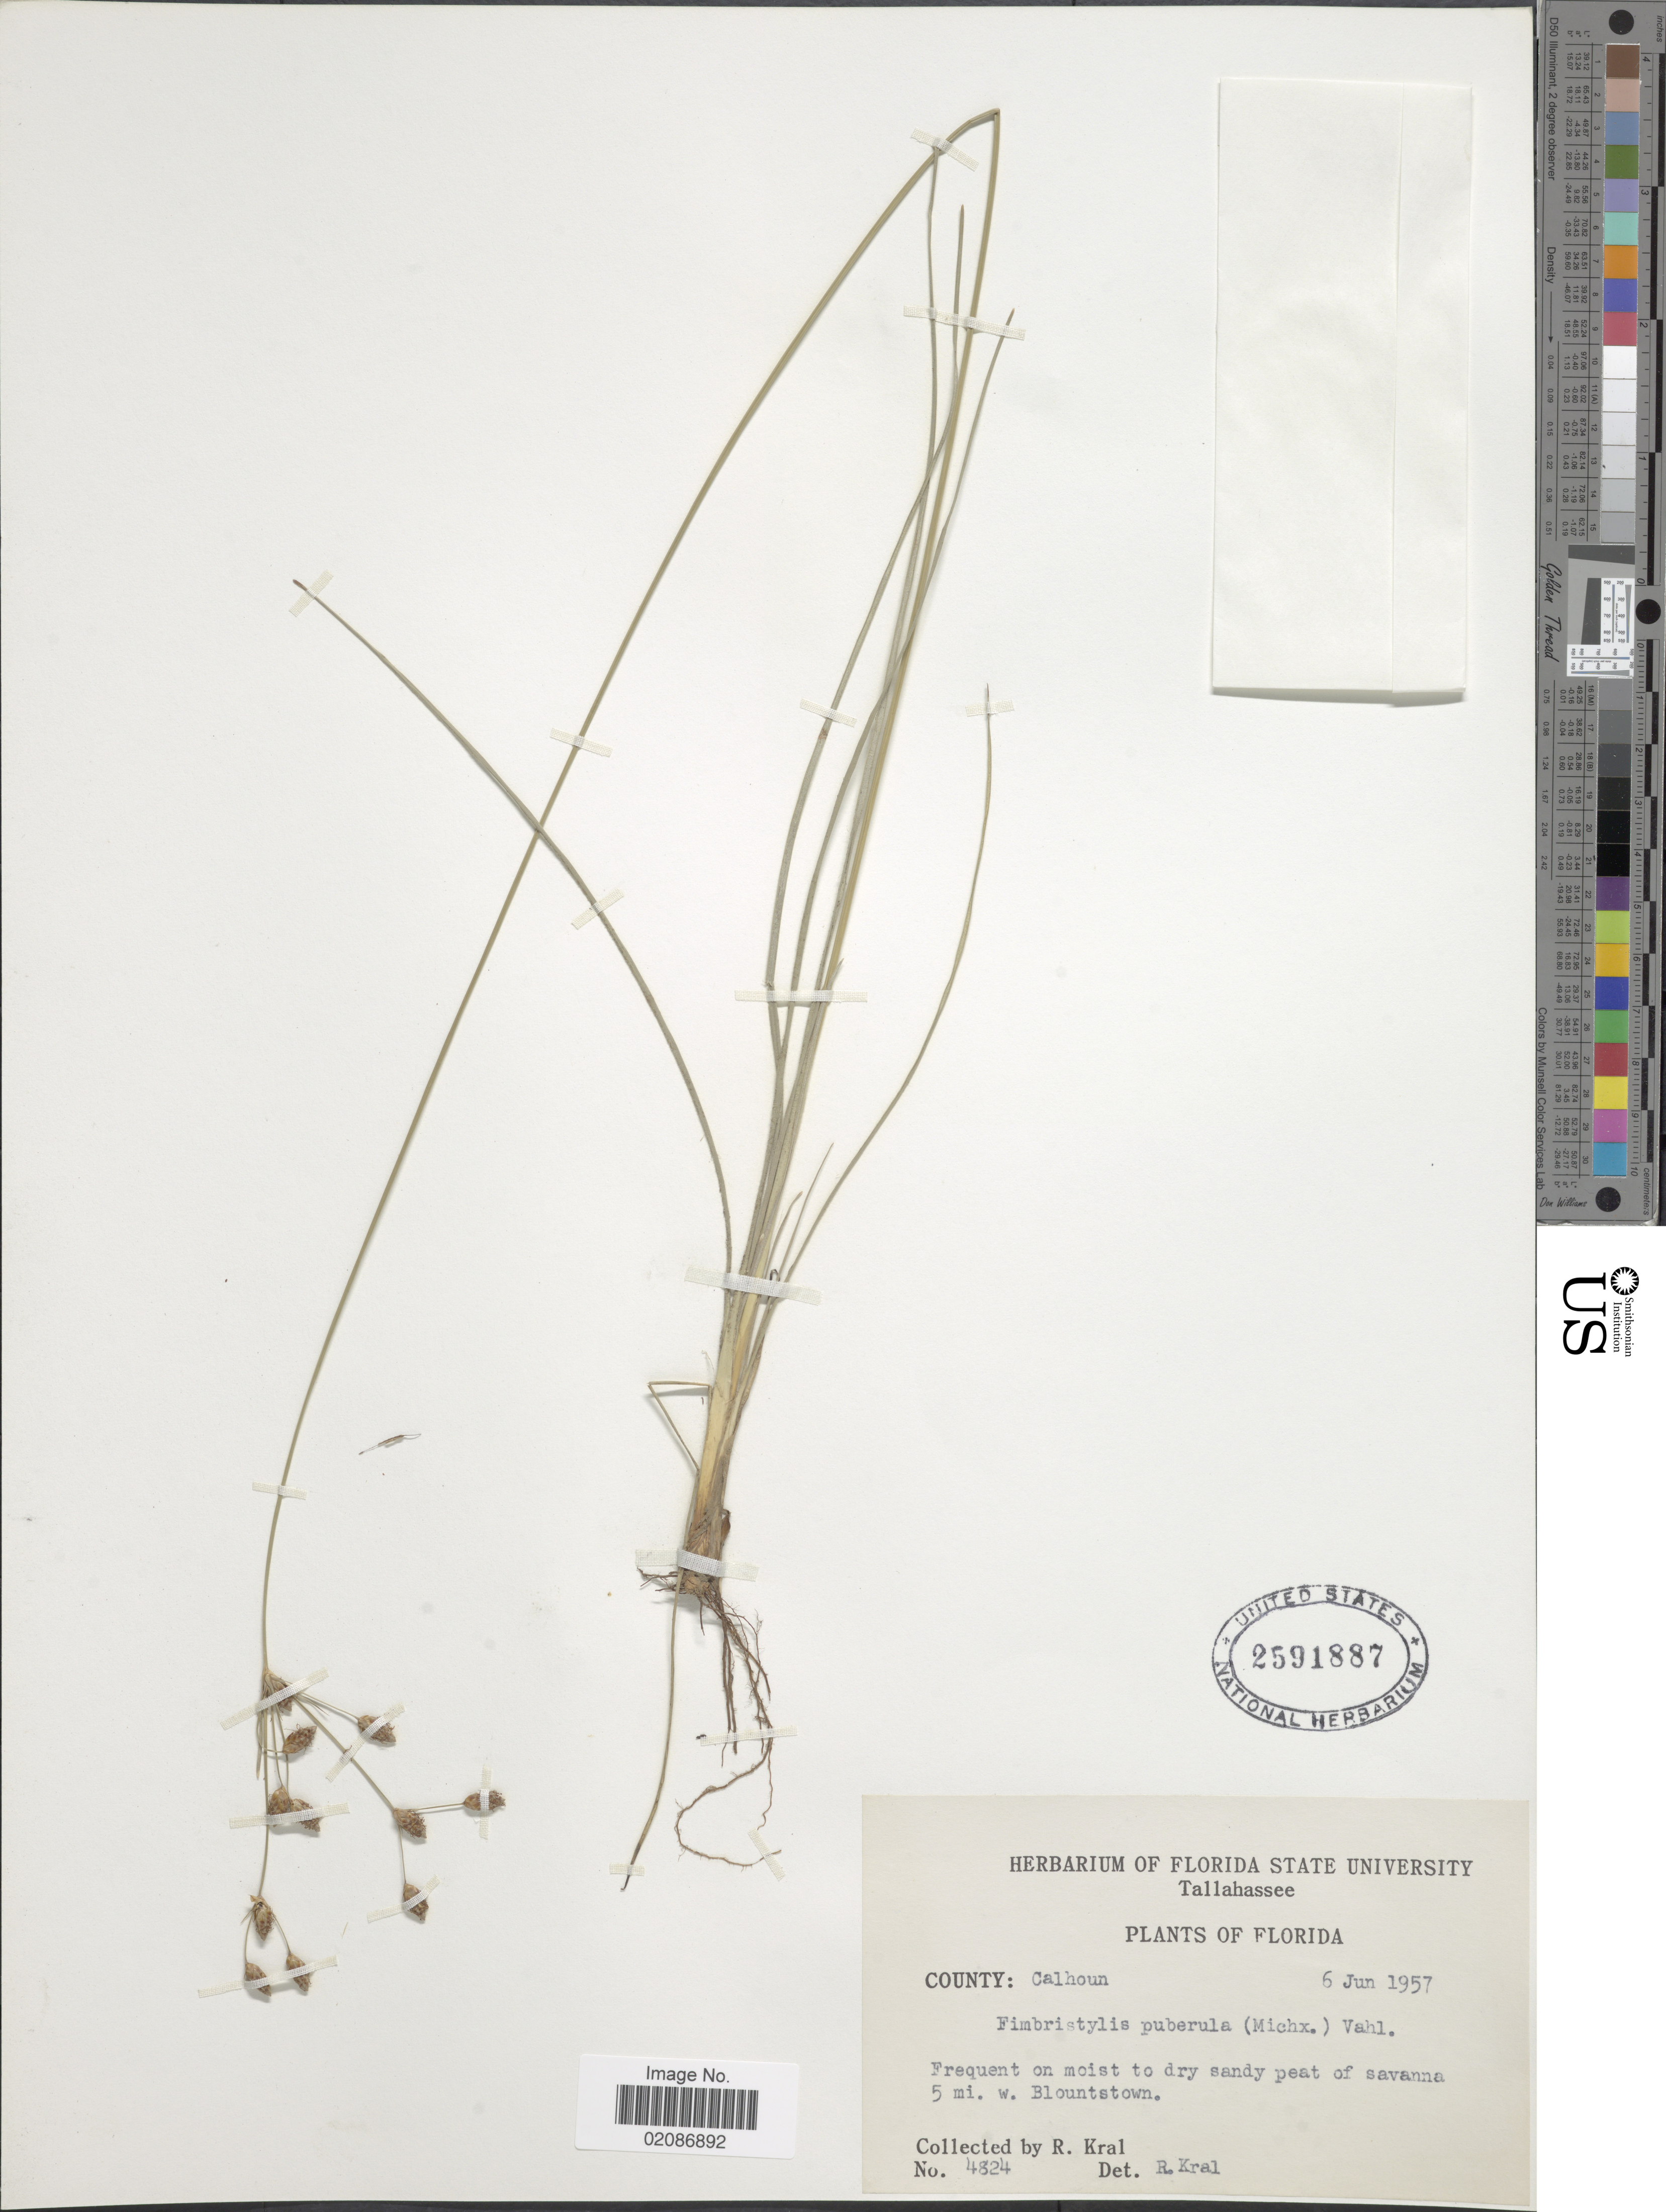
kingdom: Plantae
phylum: Tracheophyta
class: Liliopsida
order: Poales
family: Cyperaceae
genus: Fimbristylis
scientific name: Fimbristylis puberula var. puberula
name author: (Michx.) Vahl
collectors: R. Kral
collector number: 4824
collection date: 1957-06-06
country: United States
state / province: Florida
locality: County: Calhoun, 5 mi. w. Blountstown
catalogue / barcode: US 2591887